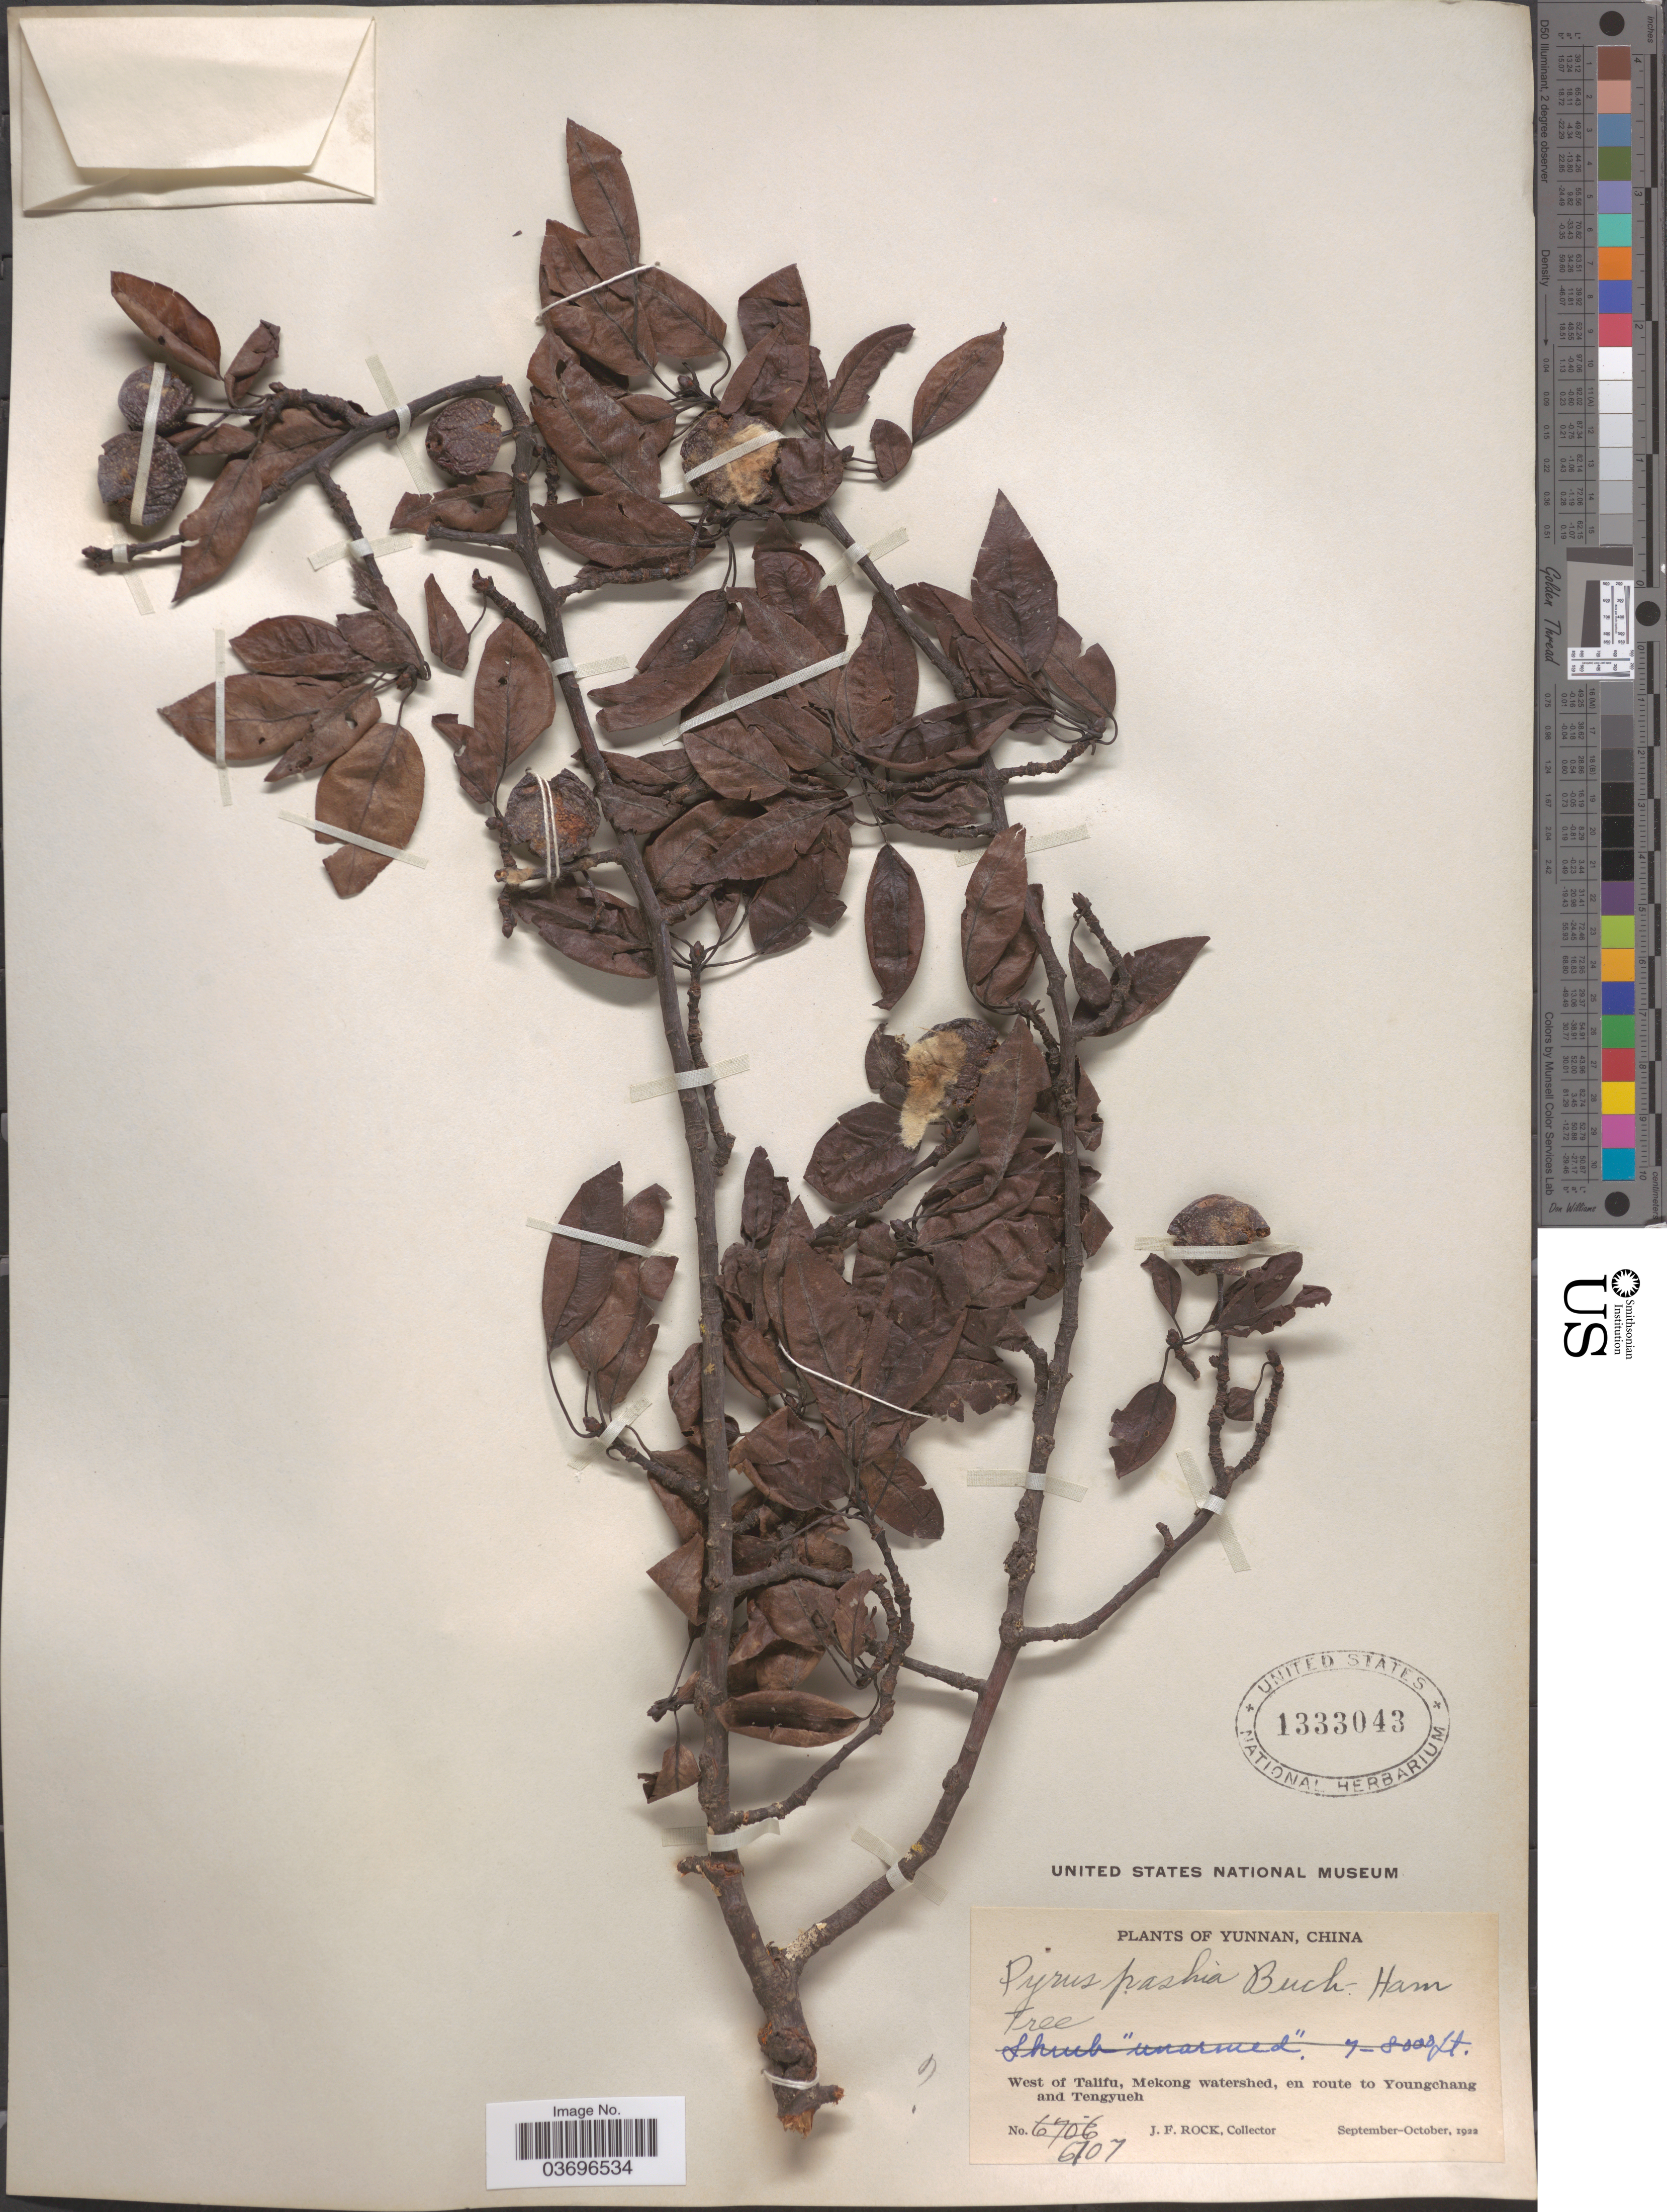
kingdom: Plantae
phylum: Tracheophyta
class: Magnoliopsida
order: Rosales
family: Rosaceae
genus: Pyrus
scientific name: Pyrus pashia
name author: Buch.-Ham. ex D. Don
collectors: J. Rock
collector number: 6707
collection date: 1922-09/1922-10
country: China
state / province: Yunnan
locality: West of Talifu, Mekong watershed, en route to Youngchang and Tengyueh.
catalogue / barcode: US 1333043